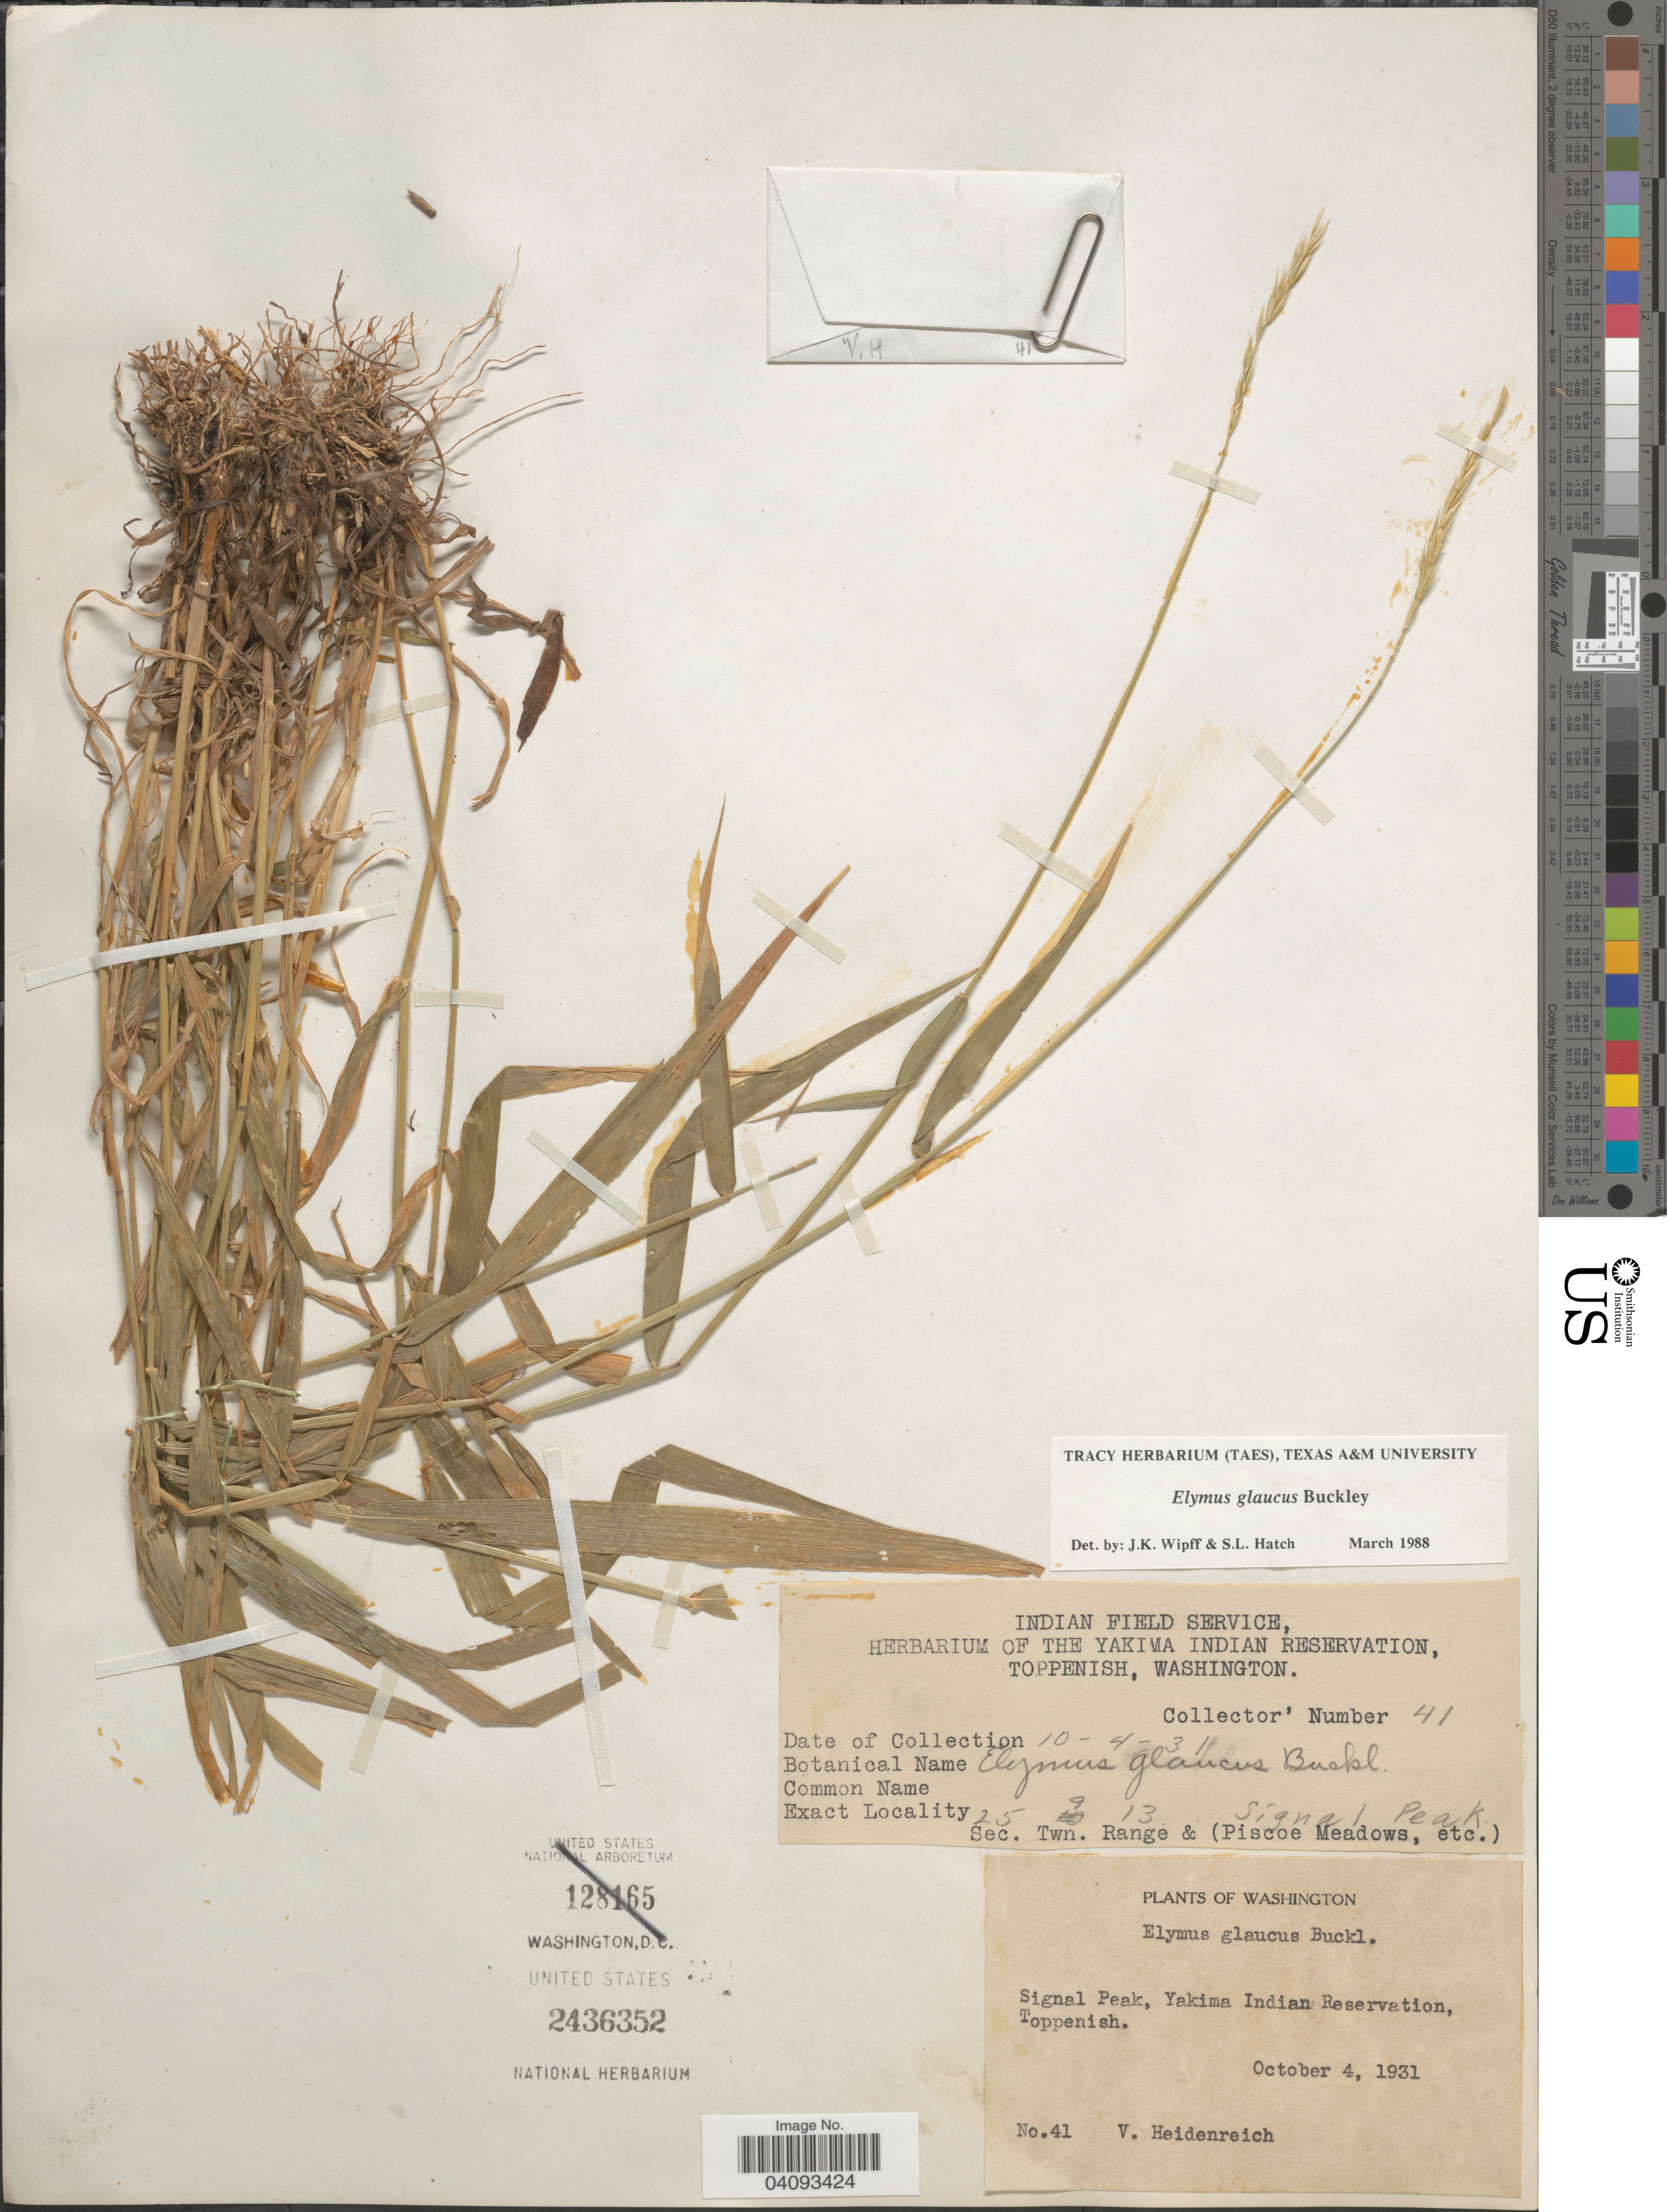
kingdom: Plantae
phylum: Tracheophyta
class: Liliopsida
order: Poales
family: Poaceae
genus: Elymus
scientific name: Elymus glaucus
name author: Buckley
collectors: Heidenreich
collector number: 41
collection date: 1931-10-04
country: United States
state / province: Washington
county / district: Yakima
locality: Signal Peak, Yakima Indian Reservation, Toppenish.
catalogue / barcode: US 2436352